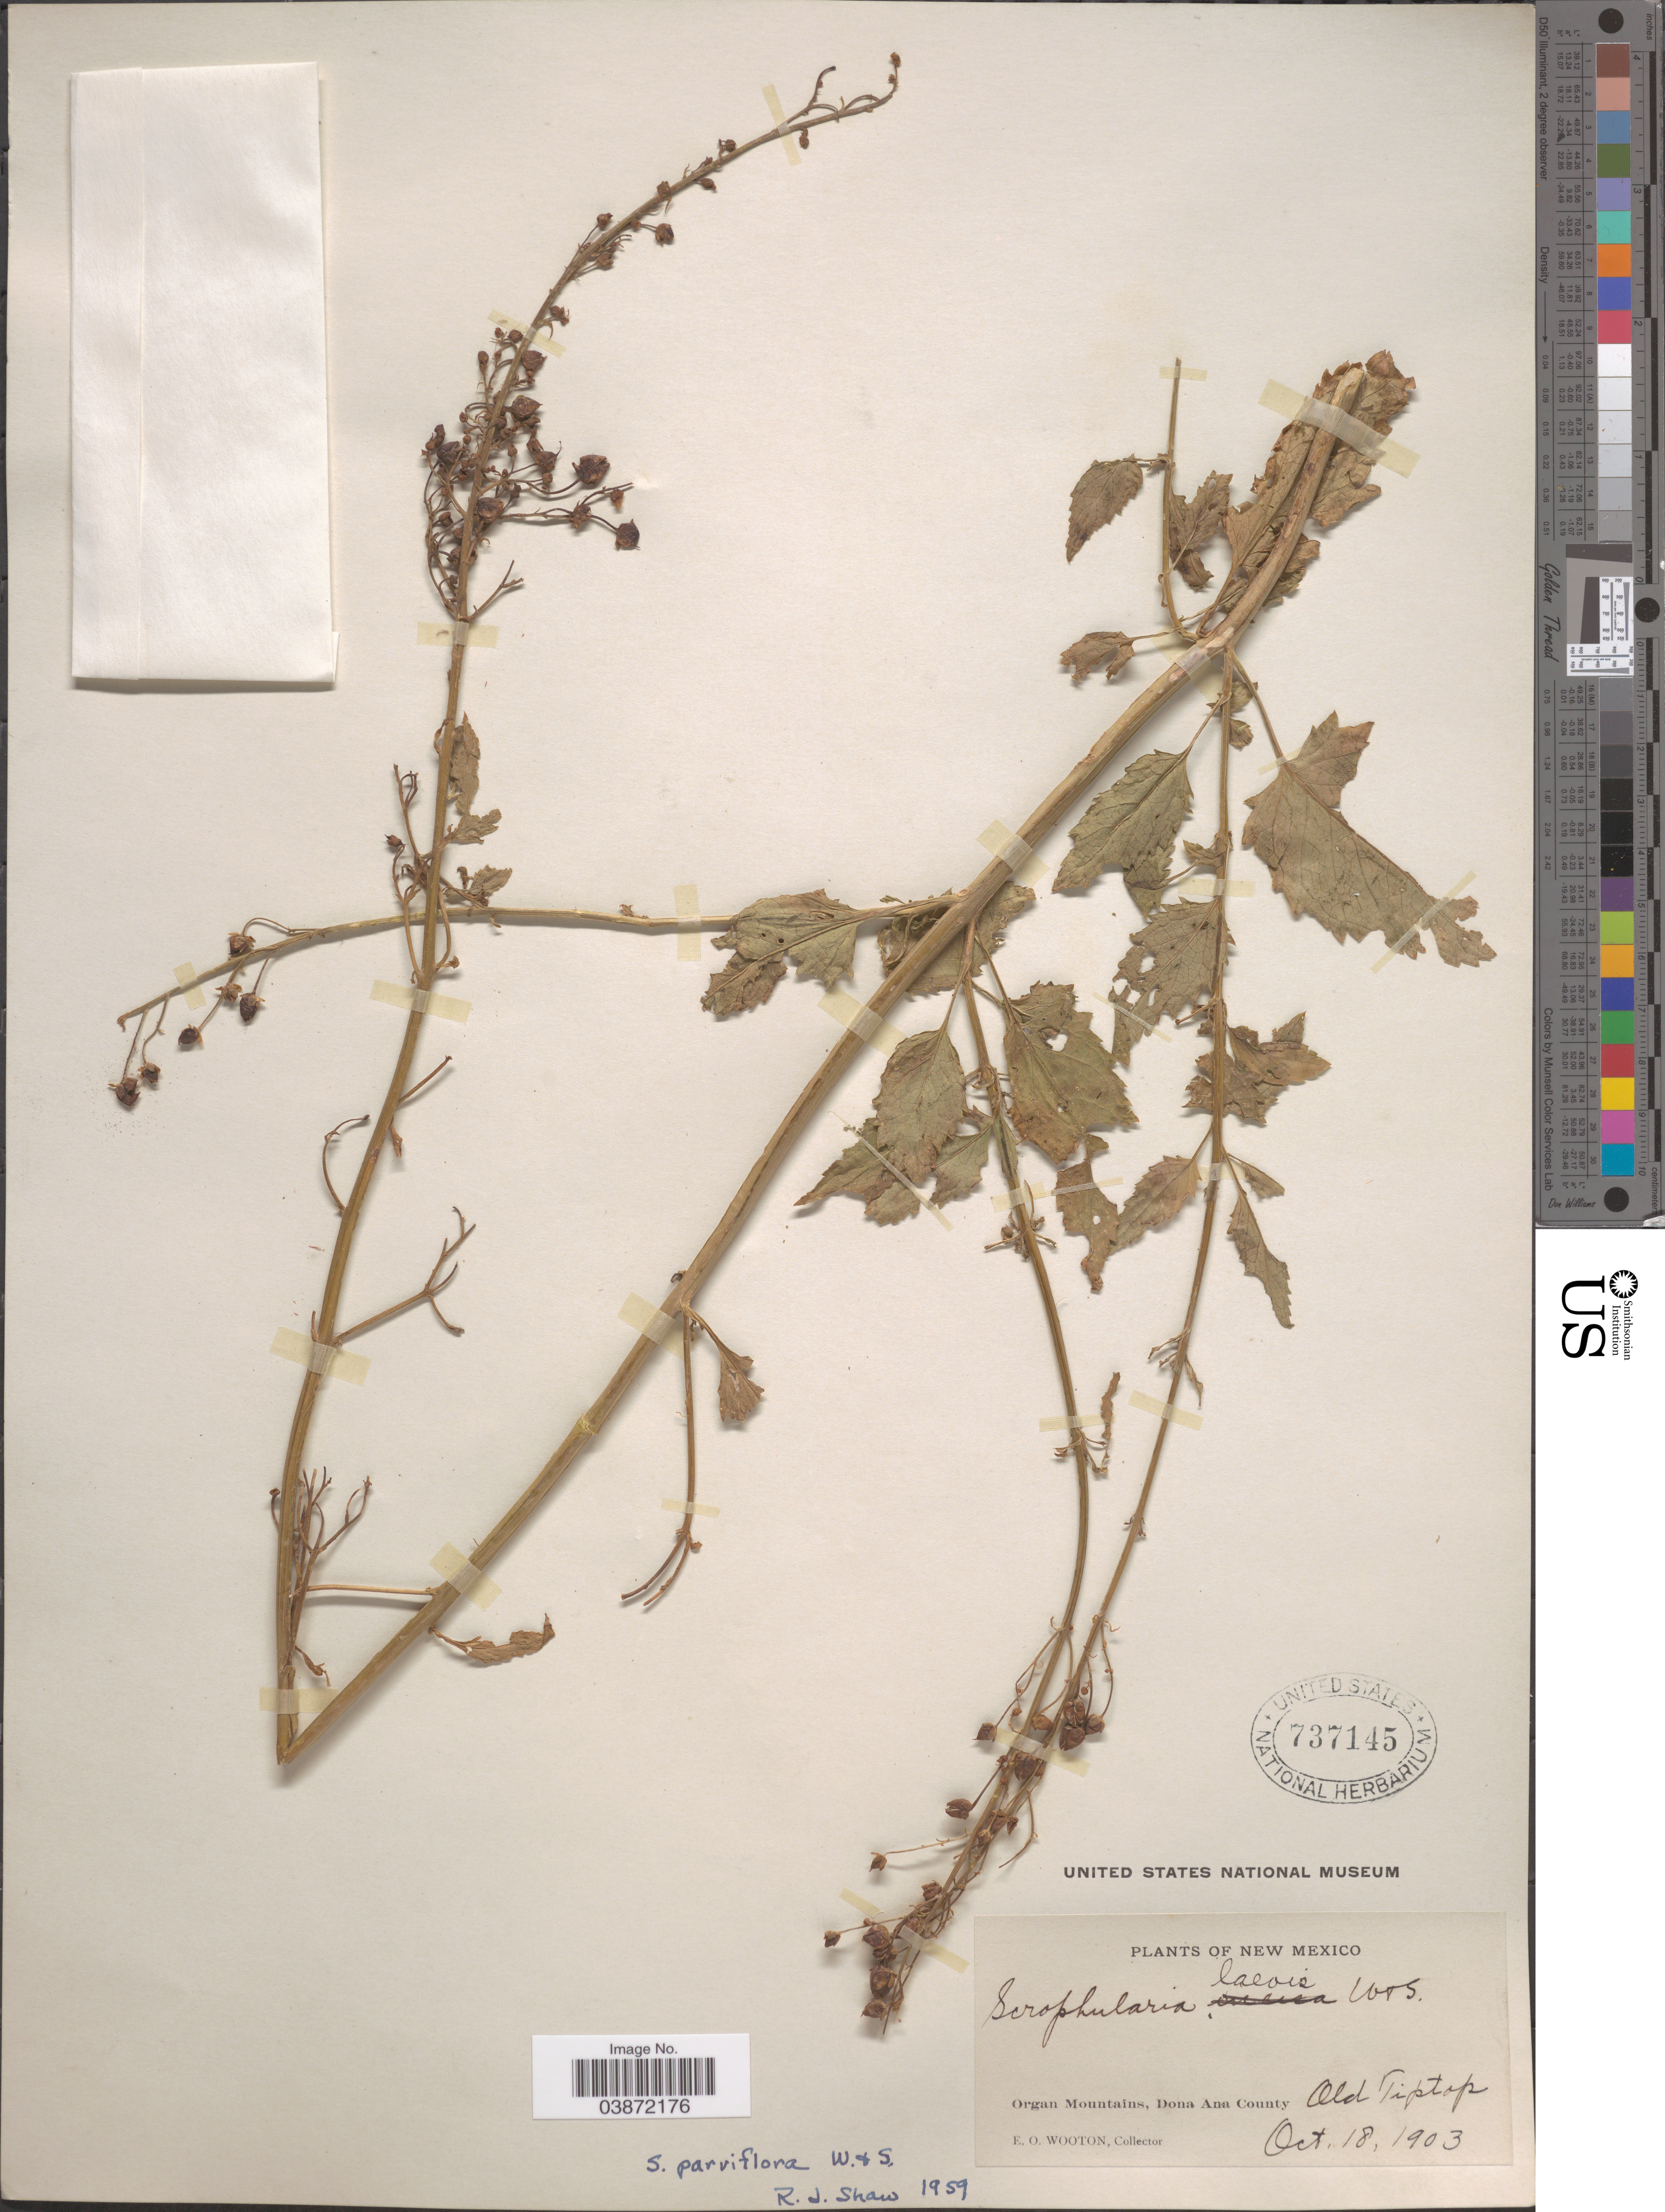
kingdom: Plantae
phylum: Tracheophyta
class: Magnoliopsida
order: Lamiales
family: Scrophulariaceae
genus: Scrophularia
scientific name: Scrophularia parviflora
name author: Wooton & Standl.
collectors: E. O. Wooton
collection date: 1903-10-18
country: United States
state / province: New Mexico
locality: Organ Mountains, Dona Ana County. Old Tiptop.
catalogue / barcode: US 737145